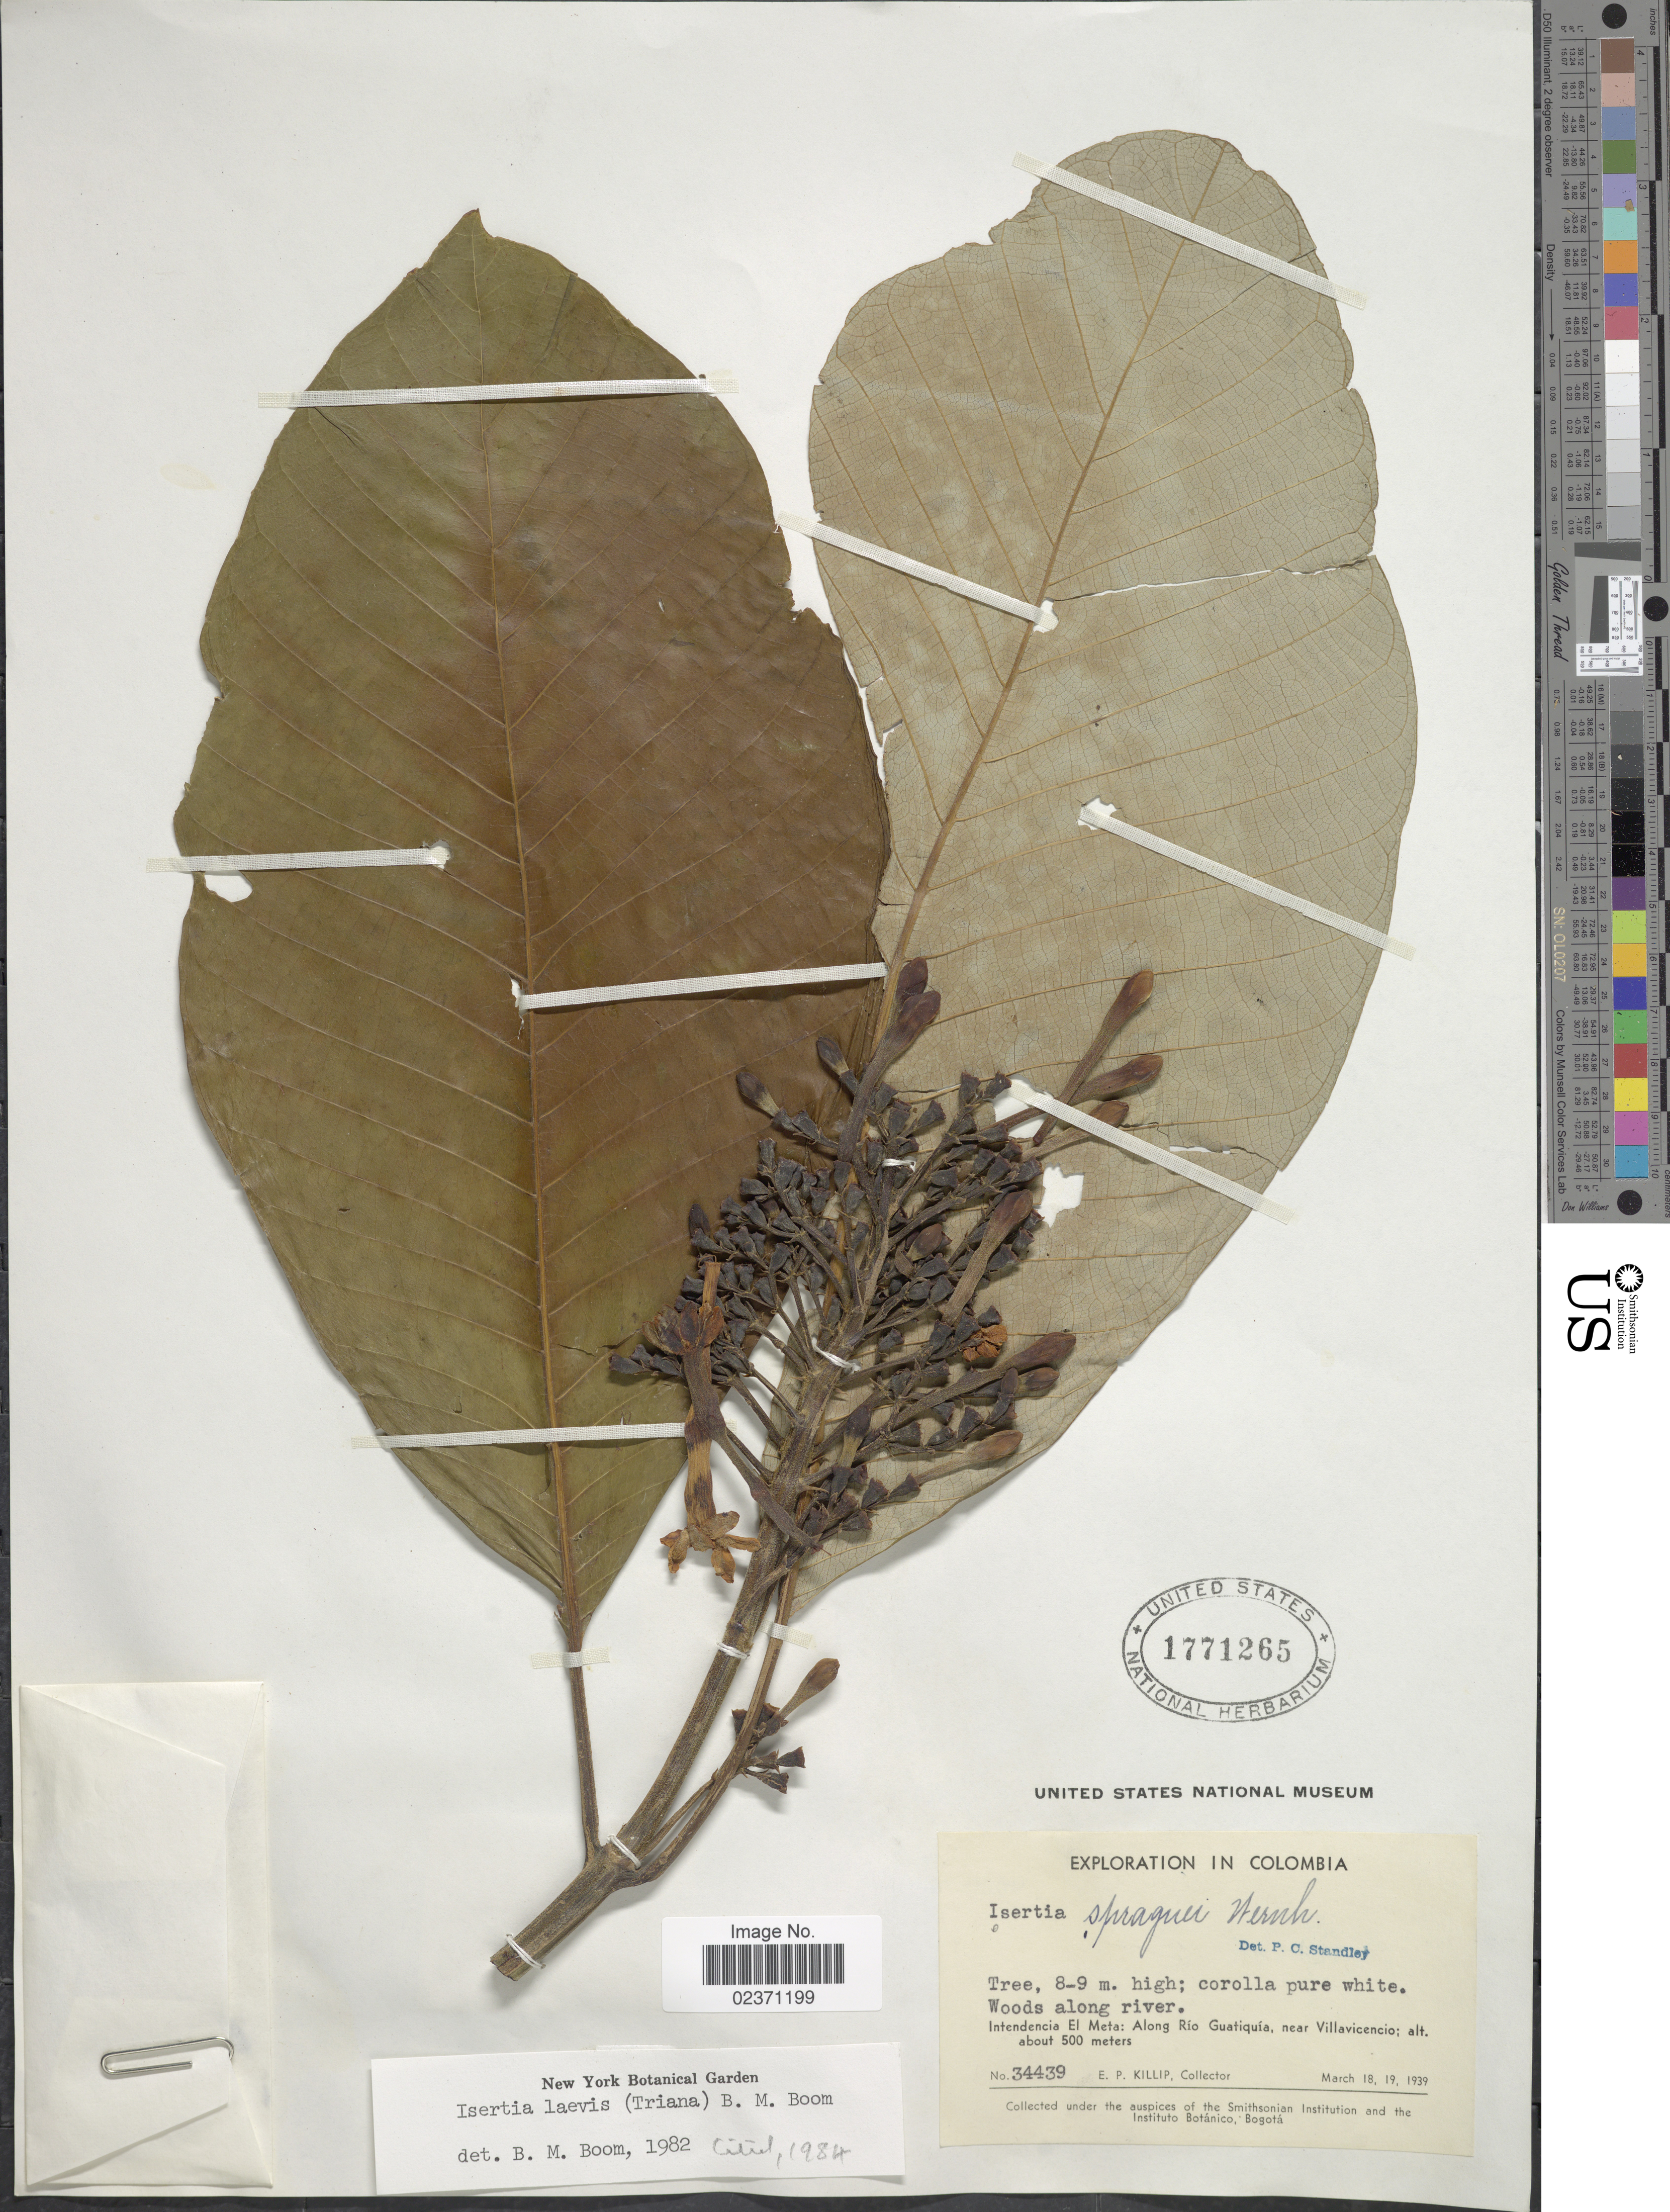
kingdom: Plantae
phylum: Tracheophyta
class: Magnoliopsida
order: Gentianales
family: Rubiaceae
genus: Isertia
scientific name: Isertia laevis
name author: (Triana) B.M. Boom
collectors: E. P. Killip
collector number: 34439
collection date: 1939-03-18/1939-03-19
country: Colombia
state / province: Meta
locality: Intendencia del Meta: Along Rio Guatiquia, near Villavicencio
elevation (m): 500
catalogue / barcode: US 1771265